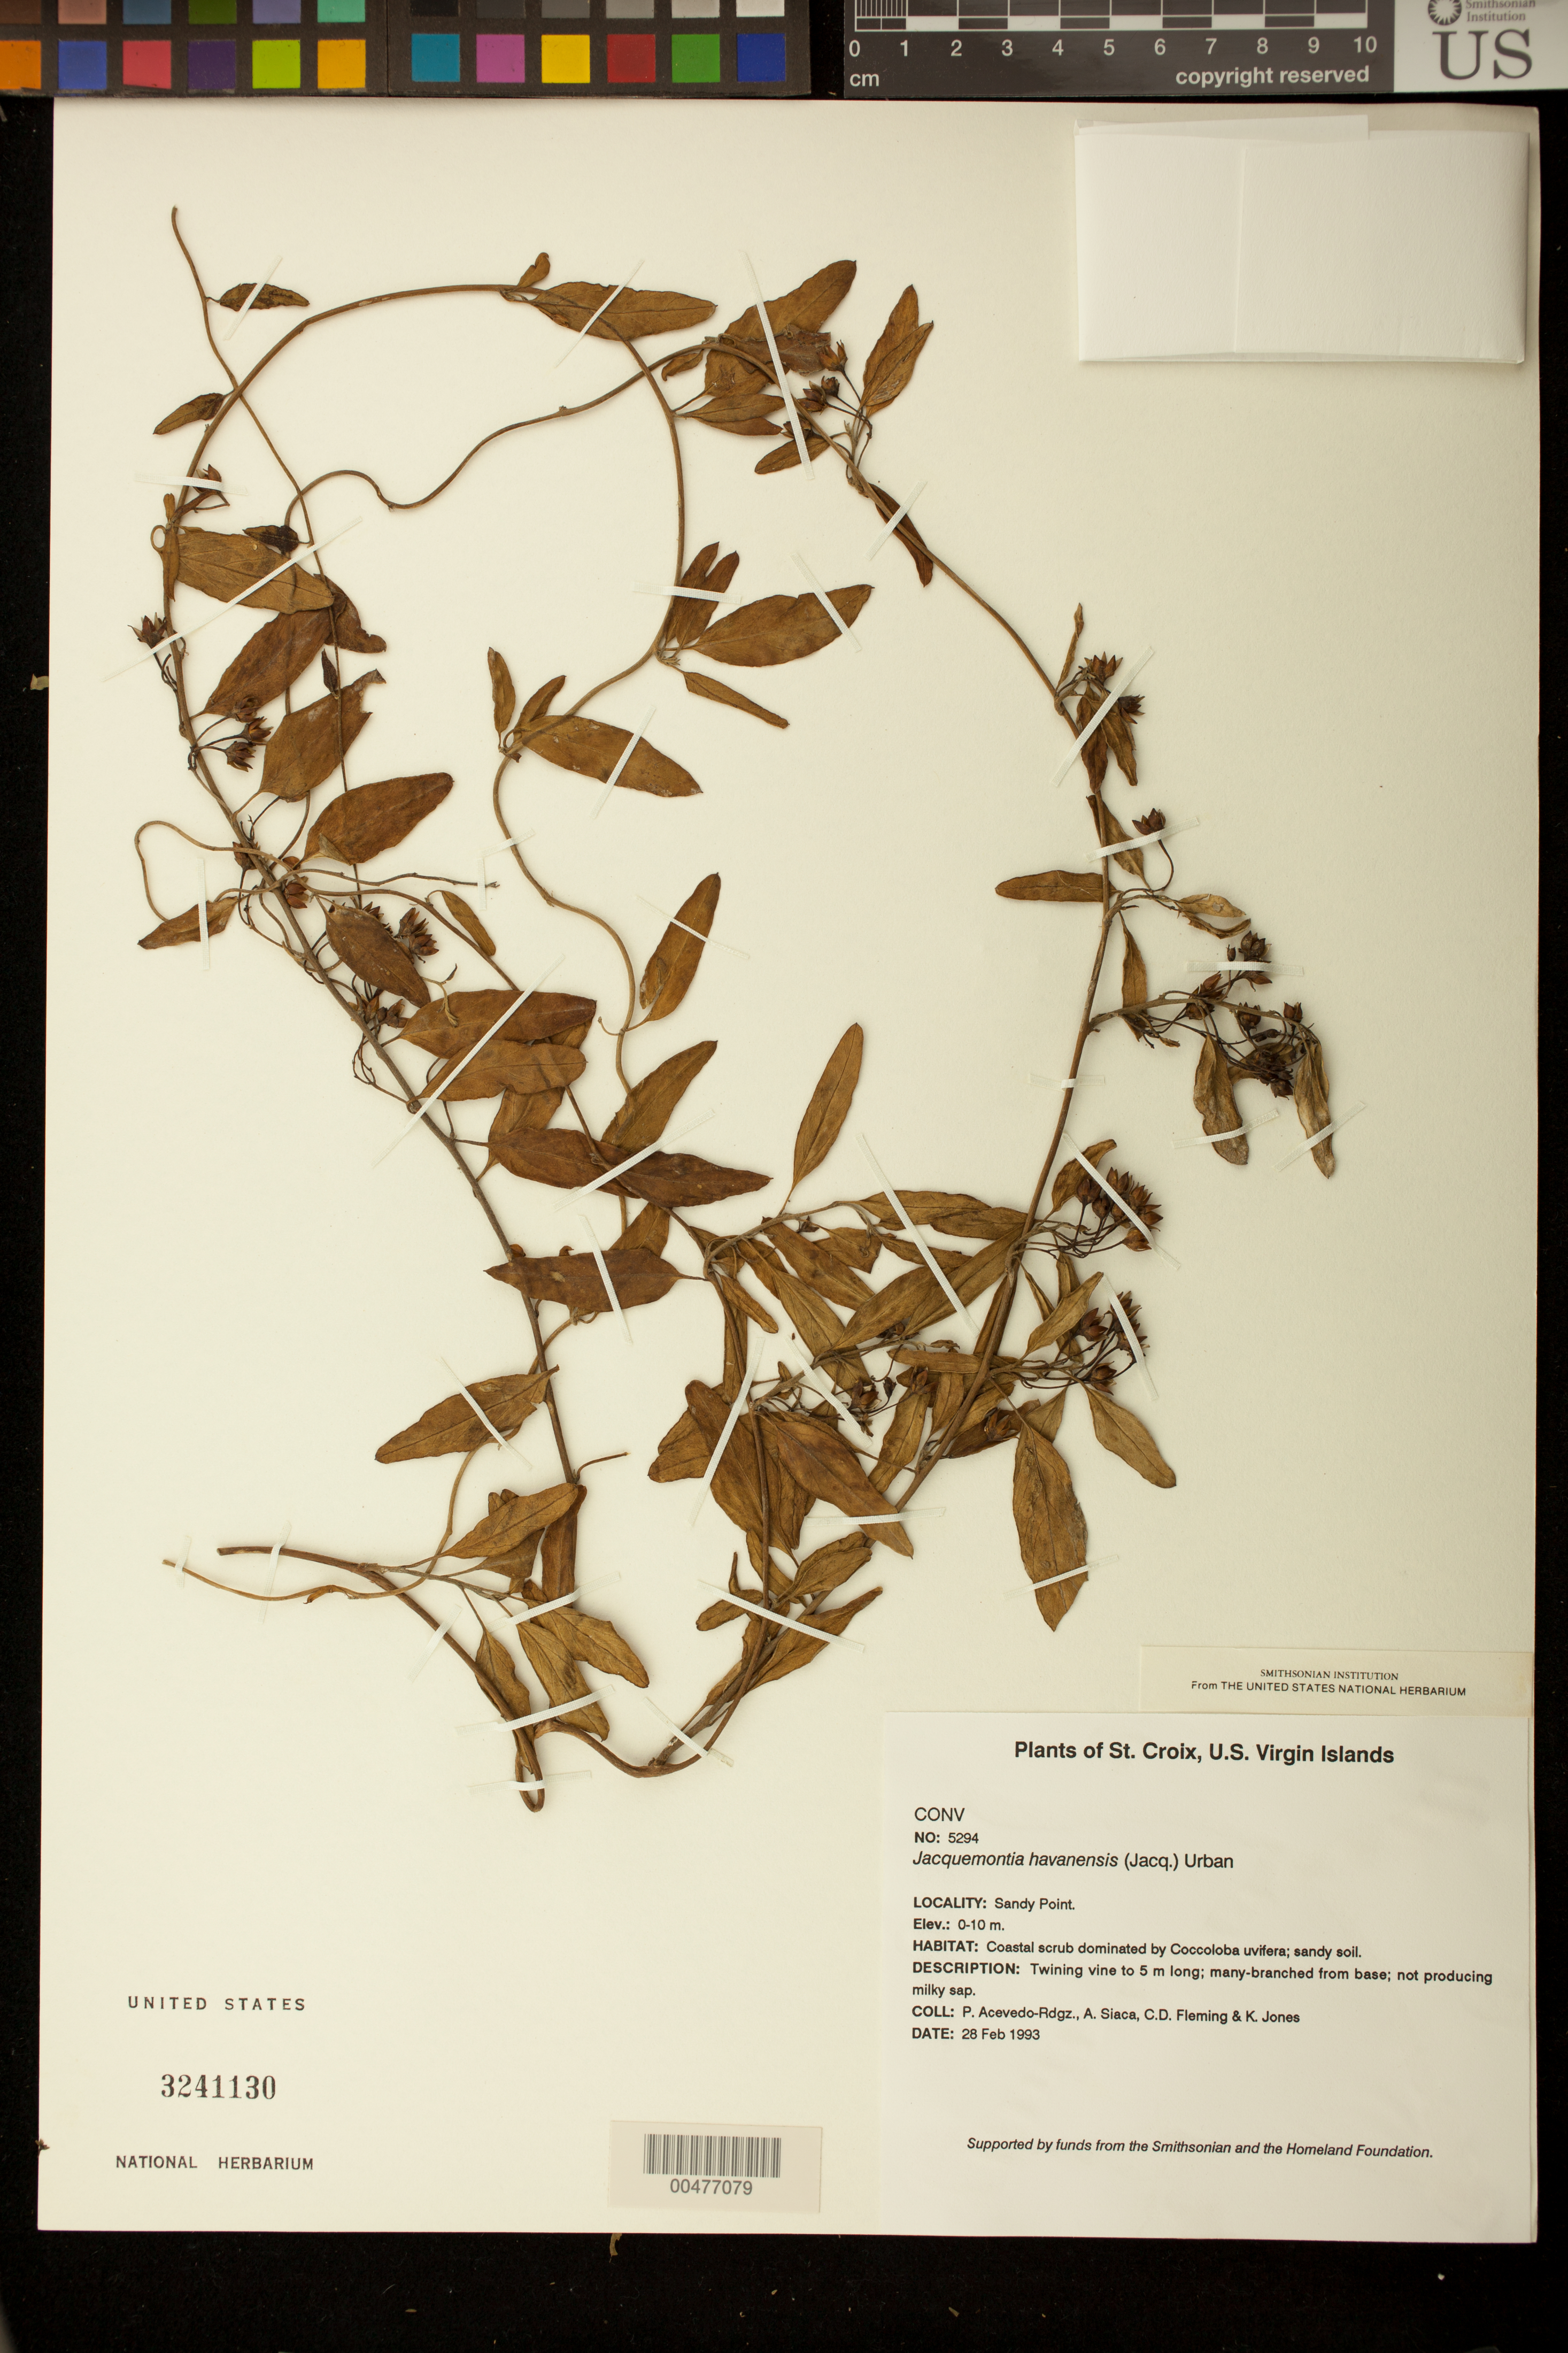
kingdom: Plantae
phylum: Tracheophyta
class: Magnoliopsida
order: Solanales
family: Convolvulaceae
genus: Jacquemontia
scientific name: Jacquemontia havanensis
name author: (Jacq.) Urb.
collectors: P. Acevedo-Rodr., A. Siaca, C. Fleming & K. Jones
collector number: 5294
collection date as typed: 28 Feb 1993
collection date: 1993-02-28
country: U.S. Virgin Islands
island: St. Croix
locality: Sandy Point.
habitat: Coastal scrub dominated by Coccoloba uvifera; sandy soil.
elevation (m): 0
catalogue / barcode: US 3241130